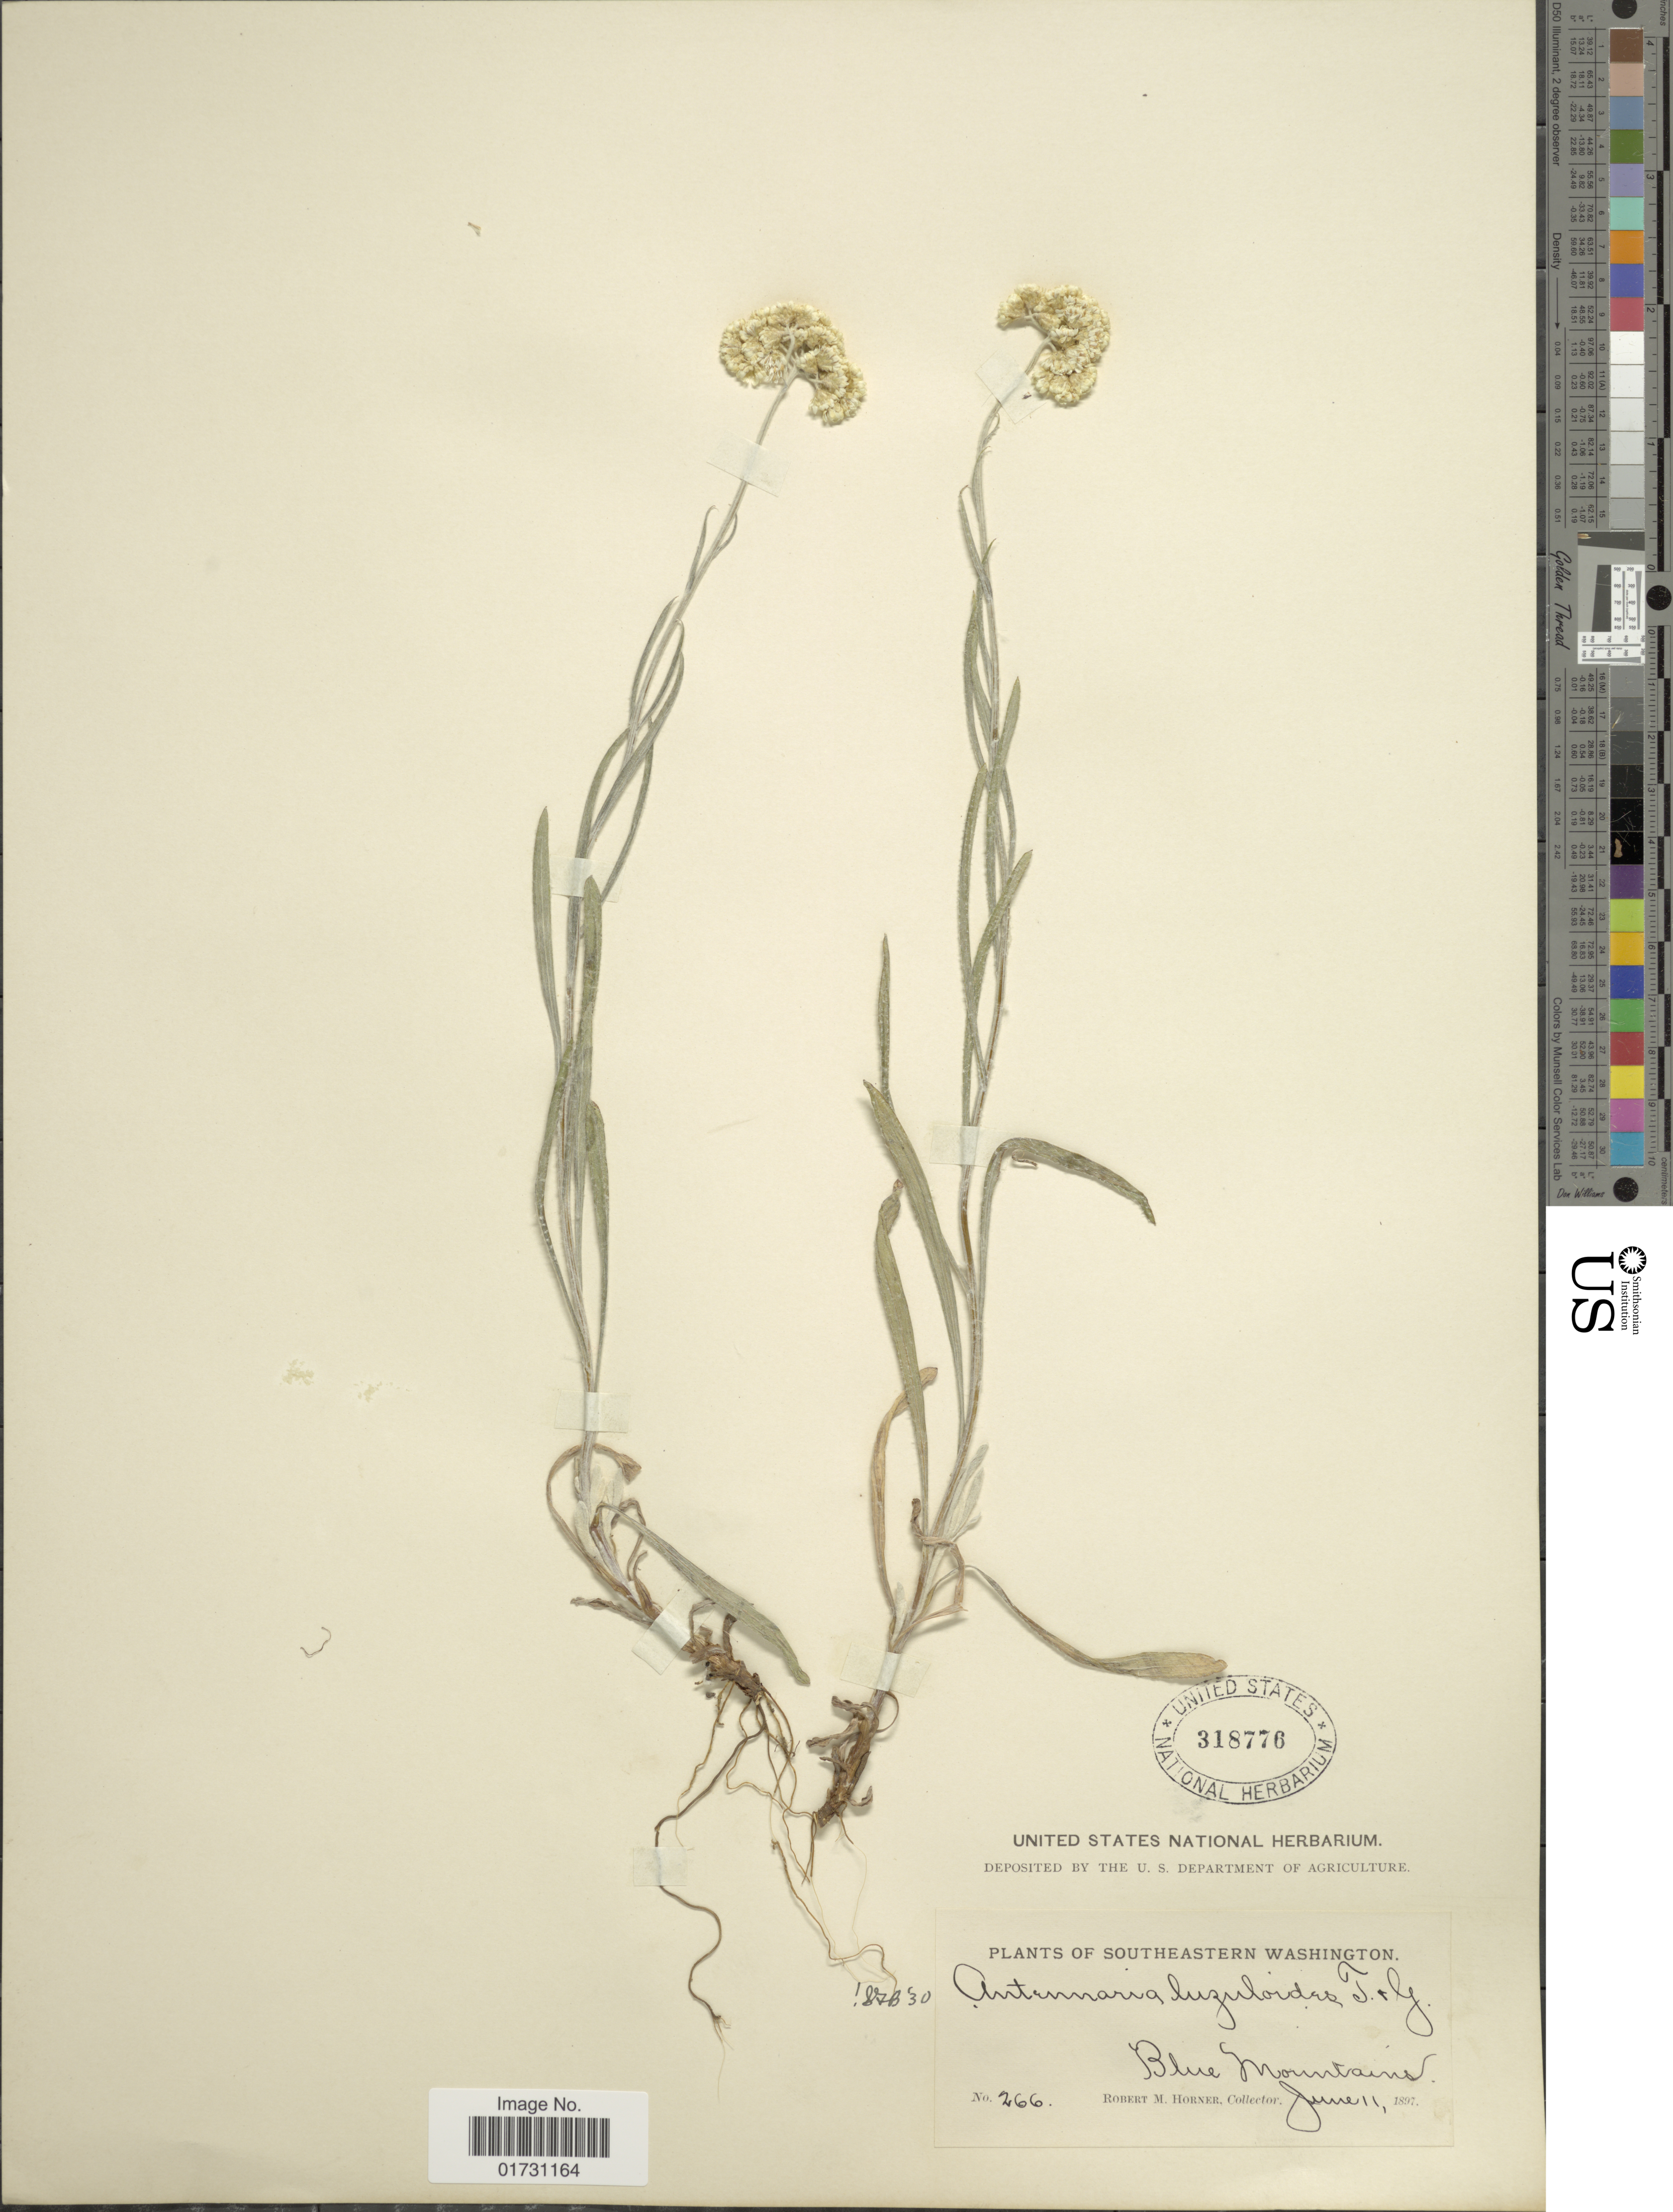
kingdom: Plantae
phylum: Tracheophyta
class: Magnoliopsida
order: Asterales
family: Asteraceae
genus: Antennaria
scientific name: Antennaria luzuloides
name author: Torr. & A. Gray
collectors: R. Horner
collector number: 266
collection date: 1897-06-11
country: United States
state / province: Washington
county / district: Clallam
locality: Southeastern Washington, Blue Mountains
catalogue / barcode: US 318776